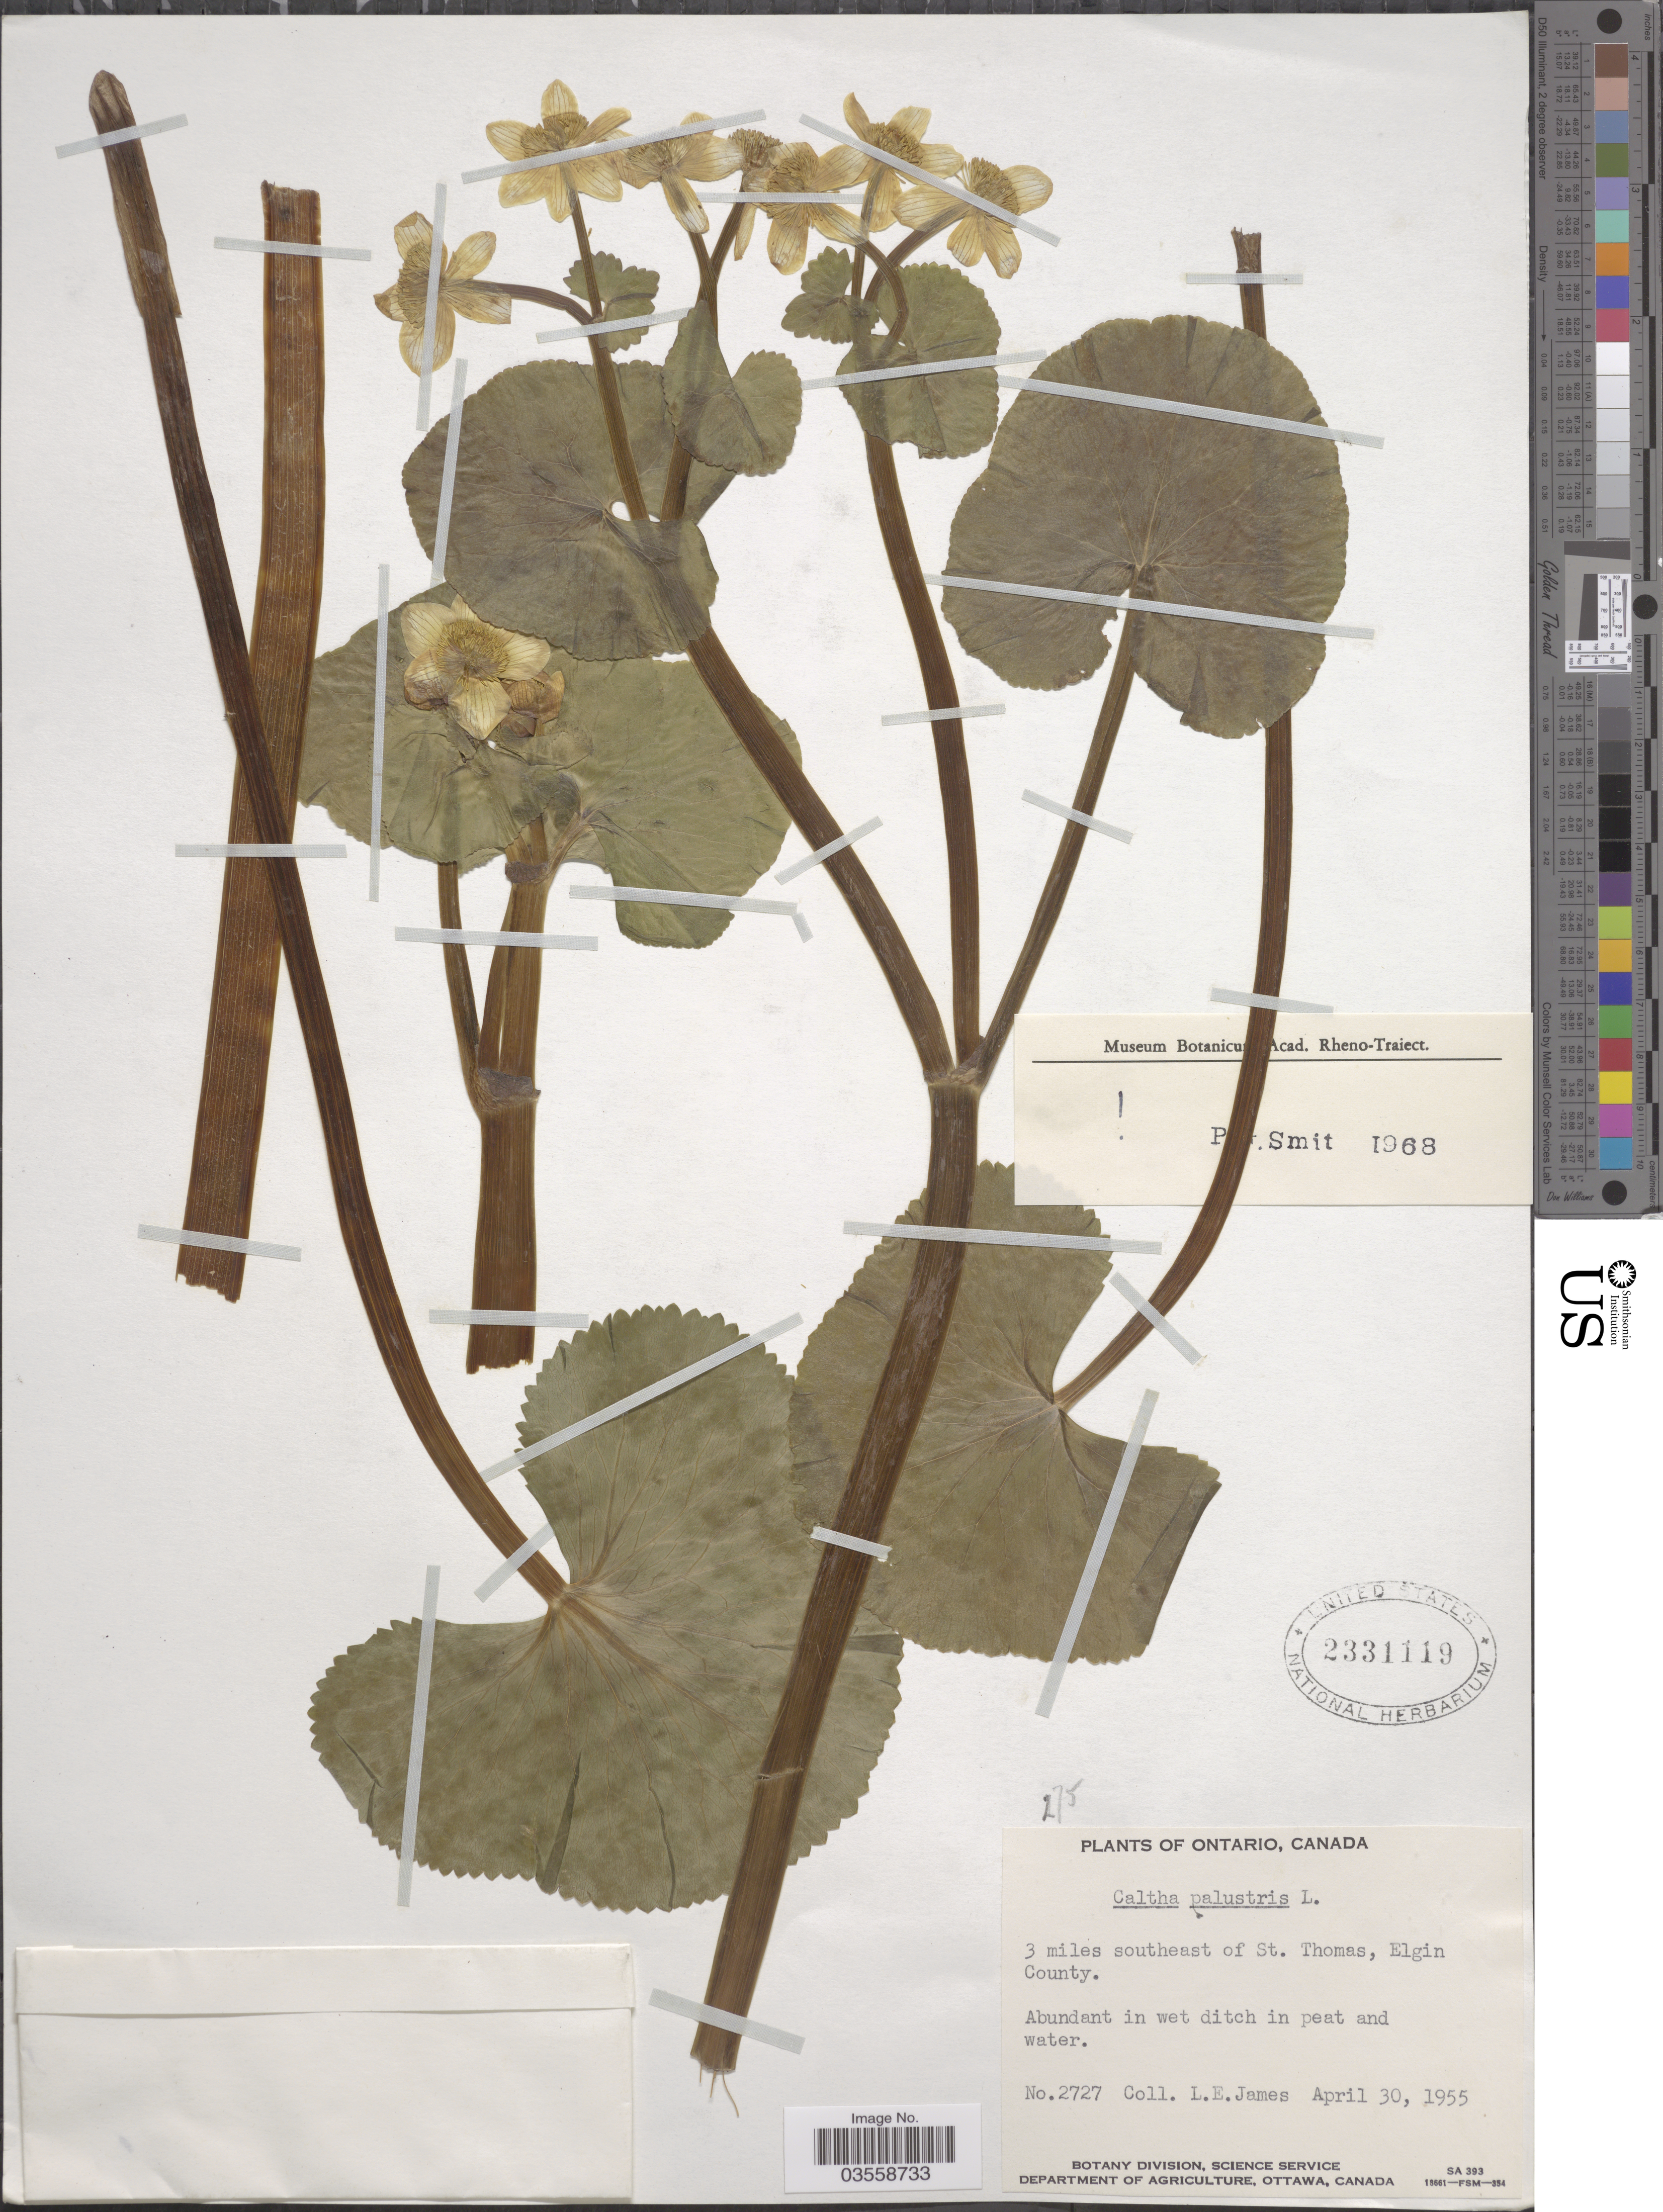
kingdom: Plantae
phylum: Tracheophyta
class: Magnoliopsida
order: Ranunculales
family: Ranunculaceae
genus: Caltha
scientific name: Caltha palustris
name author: L.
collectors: L. E. James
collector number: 2727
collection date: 1955-04-30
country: Canada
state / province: Ontario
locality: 3 miles southeast of St. Thomas, Elgin County.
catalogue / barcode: US 2331119